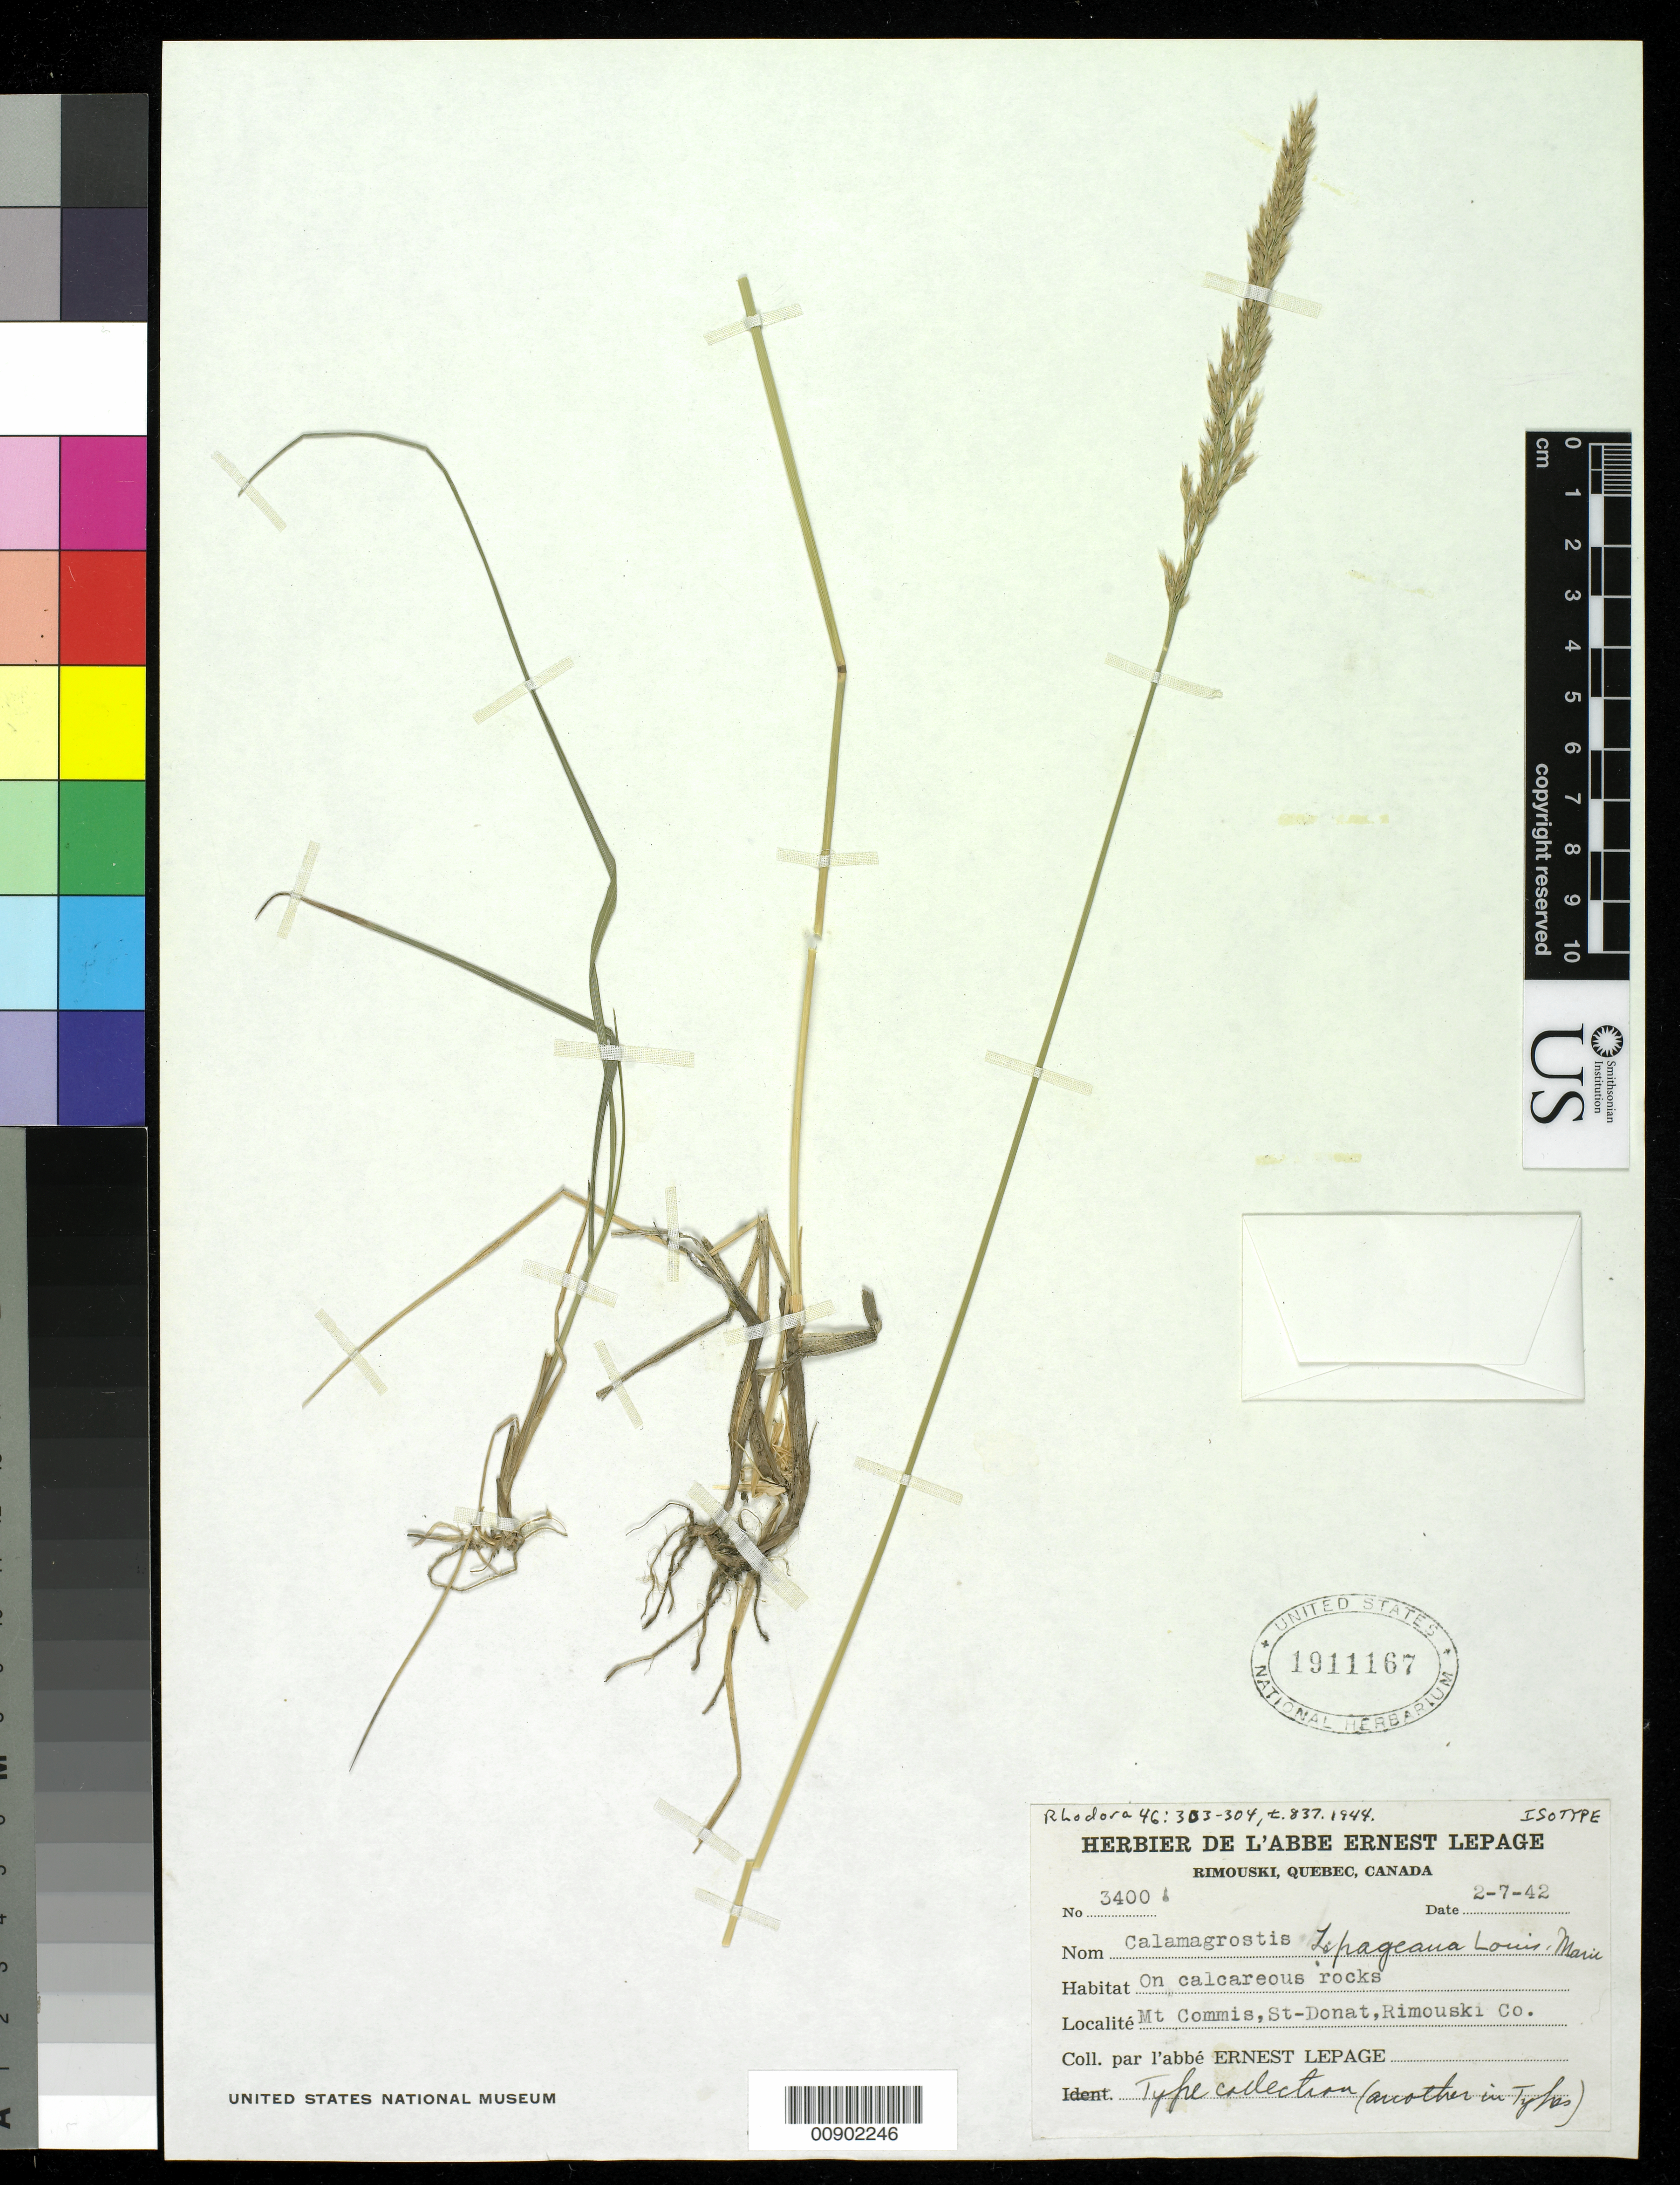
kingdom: Plantae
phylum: Tracheophyta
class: Liliopsida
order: Poales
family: Poaceae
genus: Calamagrostis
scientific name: Calamagrostis lepageana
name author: Louis-Marie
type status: Isotype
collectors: E. L. Lepage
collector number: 3400b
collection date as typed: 02 Jul 1942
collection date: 1942-07-02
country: Canada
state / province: Quebec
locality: Mt. Commis, St.-Donat, Rimouski Co.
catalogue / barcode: US 1911167